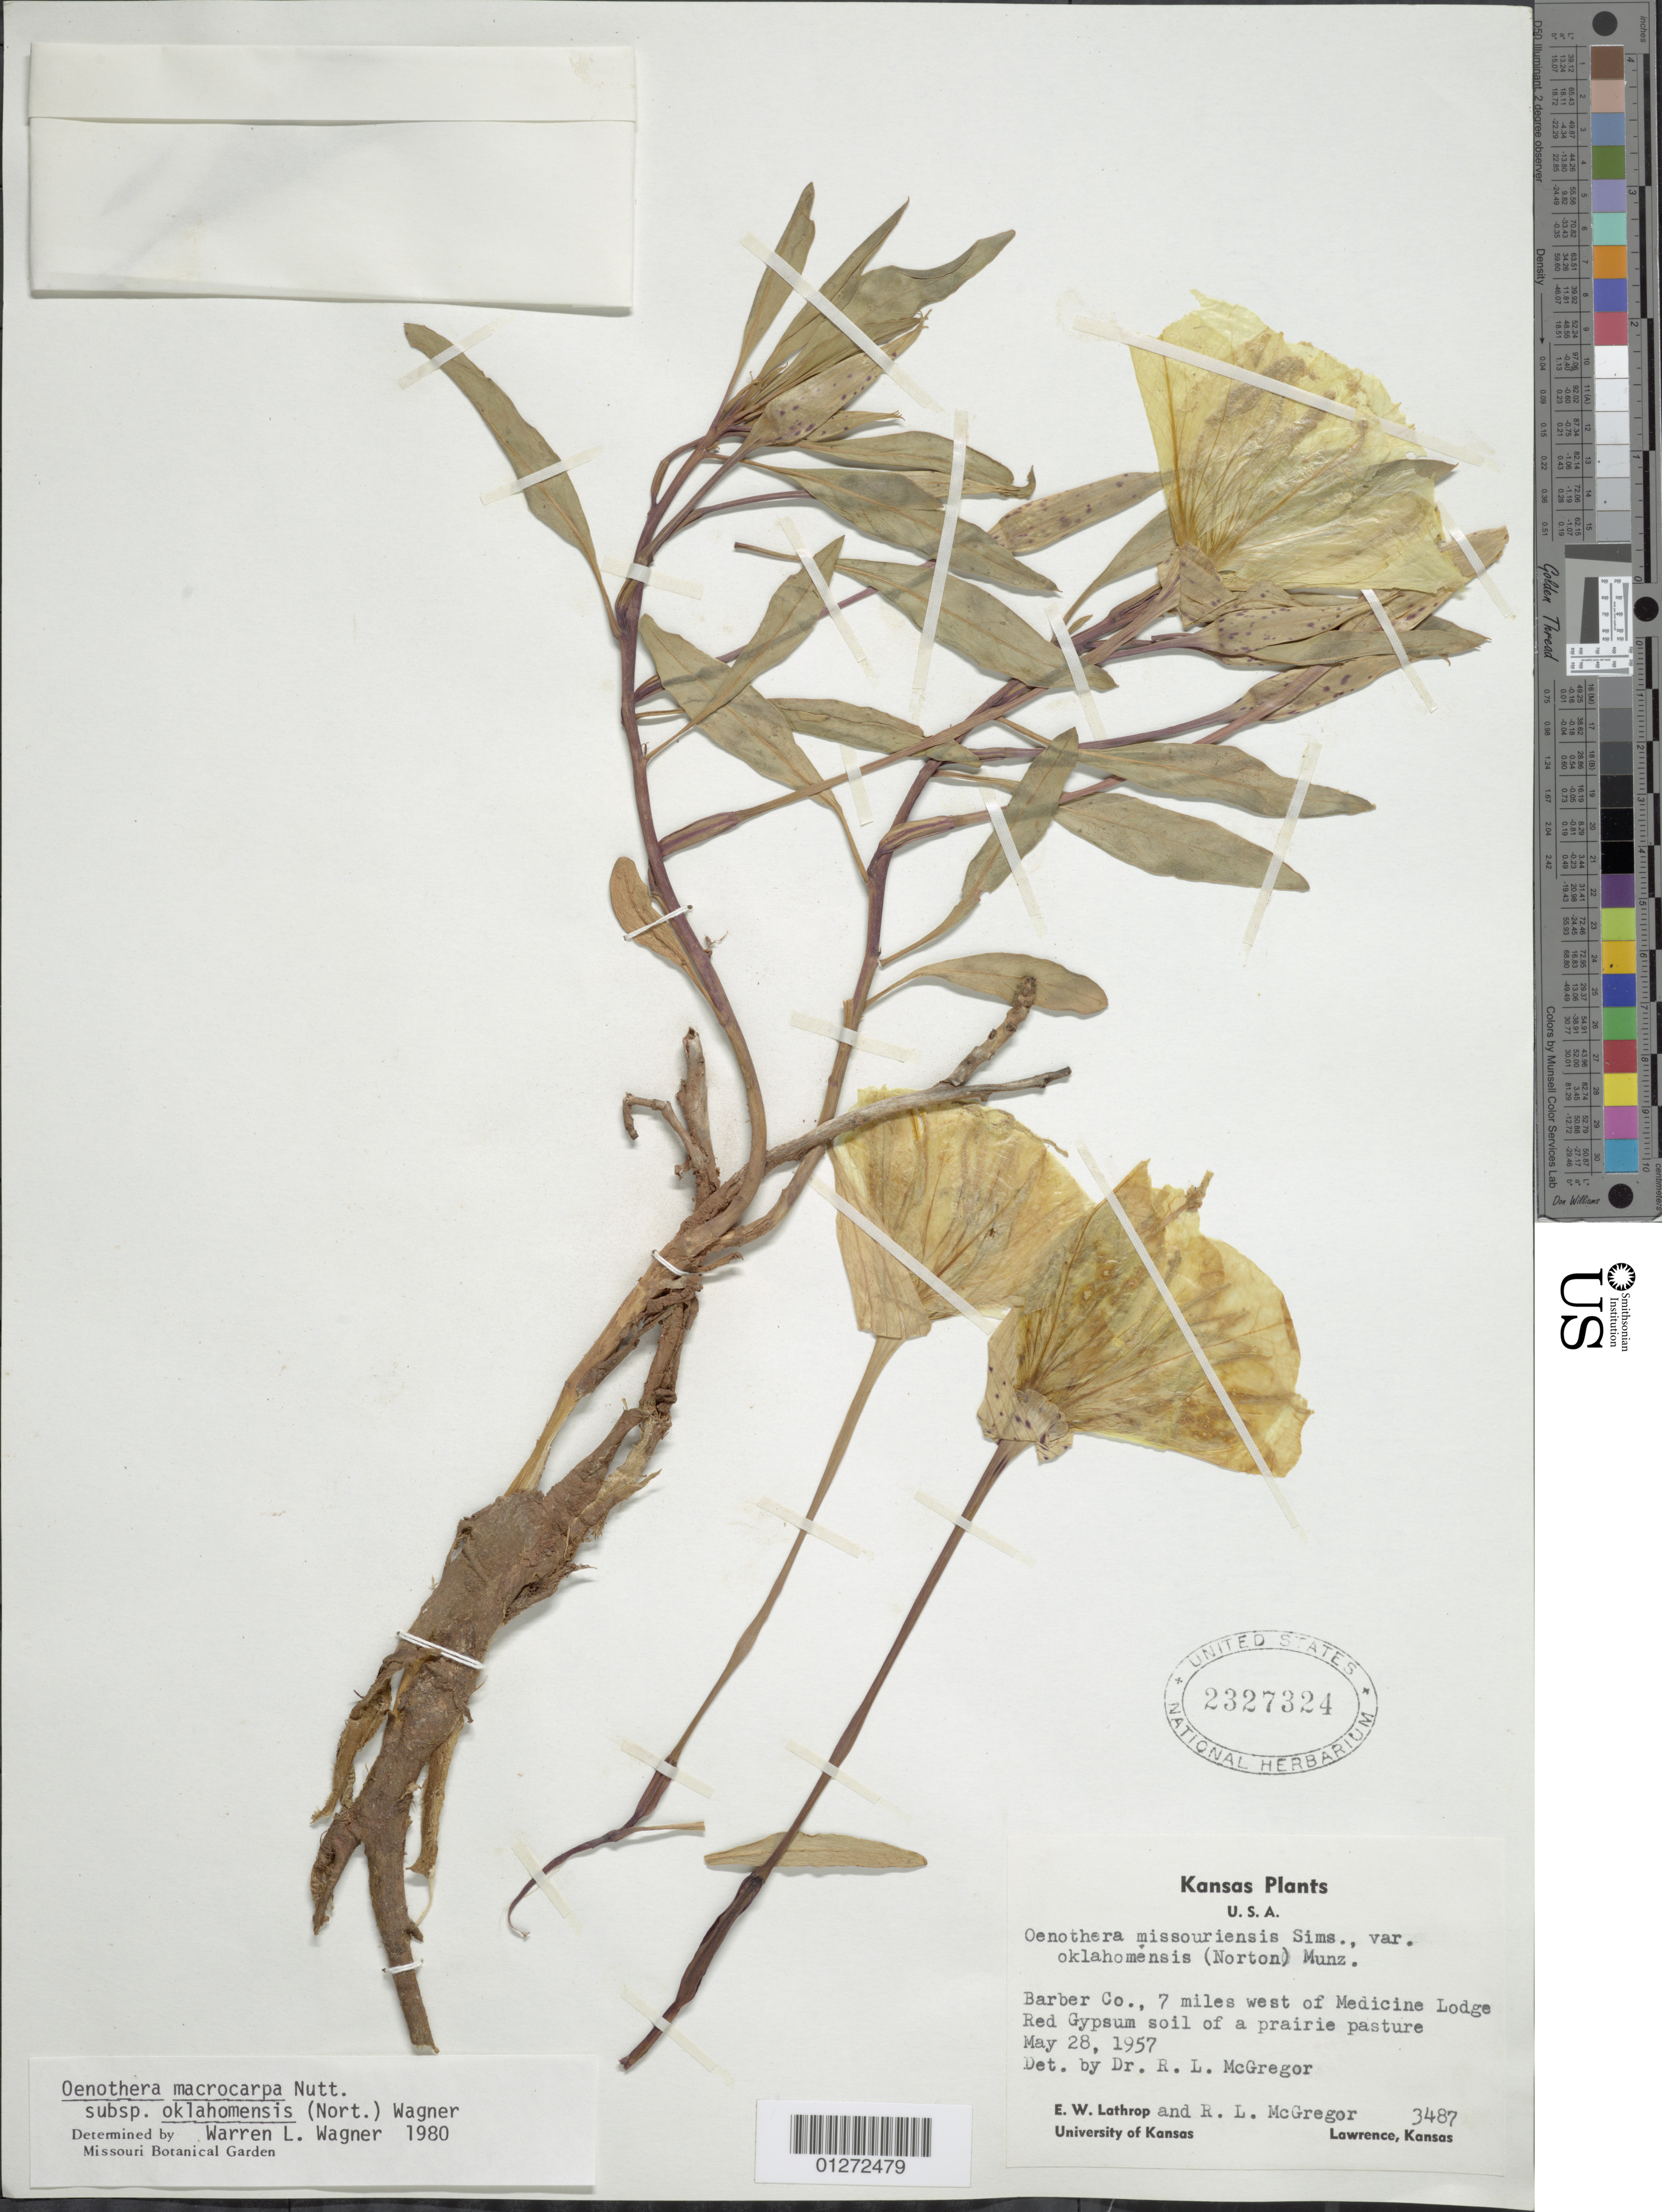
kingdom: Plantae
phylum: Tracheophyta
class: Magnoliopsida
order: Myrtales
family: Onagraceae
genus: Oenothera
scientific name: Oenothera macrocarpa subsp. oklahomensis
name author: (Norton) W.L. Wagner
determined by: Wagner, W. L., (BOT), Smithsonian Institution - National Museum of Natural History (UNITED STATES)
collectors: E. W. Lathrop & R. McGregor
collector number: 3487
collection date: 1956-05-28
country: United States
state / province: Kansas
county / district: Barber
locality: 7 mi W of Medicine Lodge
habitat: Red Gypsum soil of prairie pasture.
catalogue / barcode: US 2327324